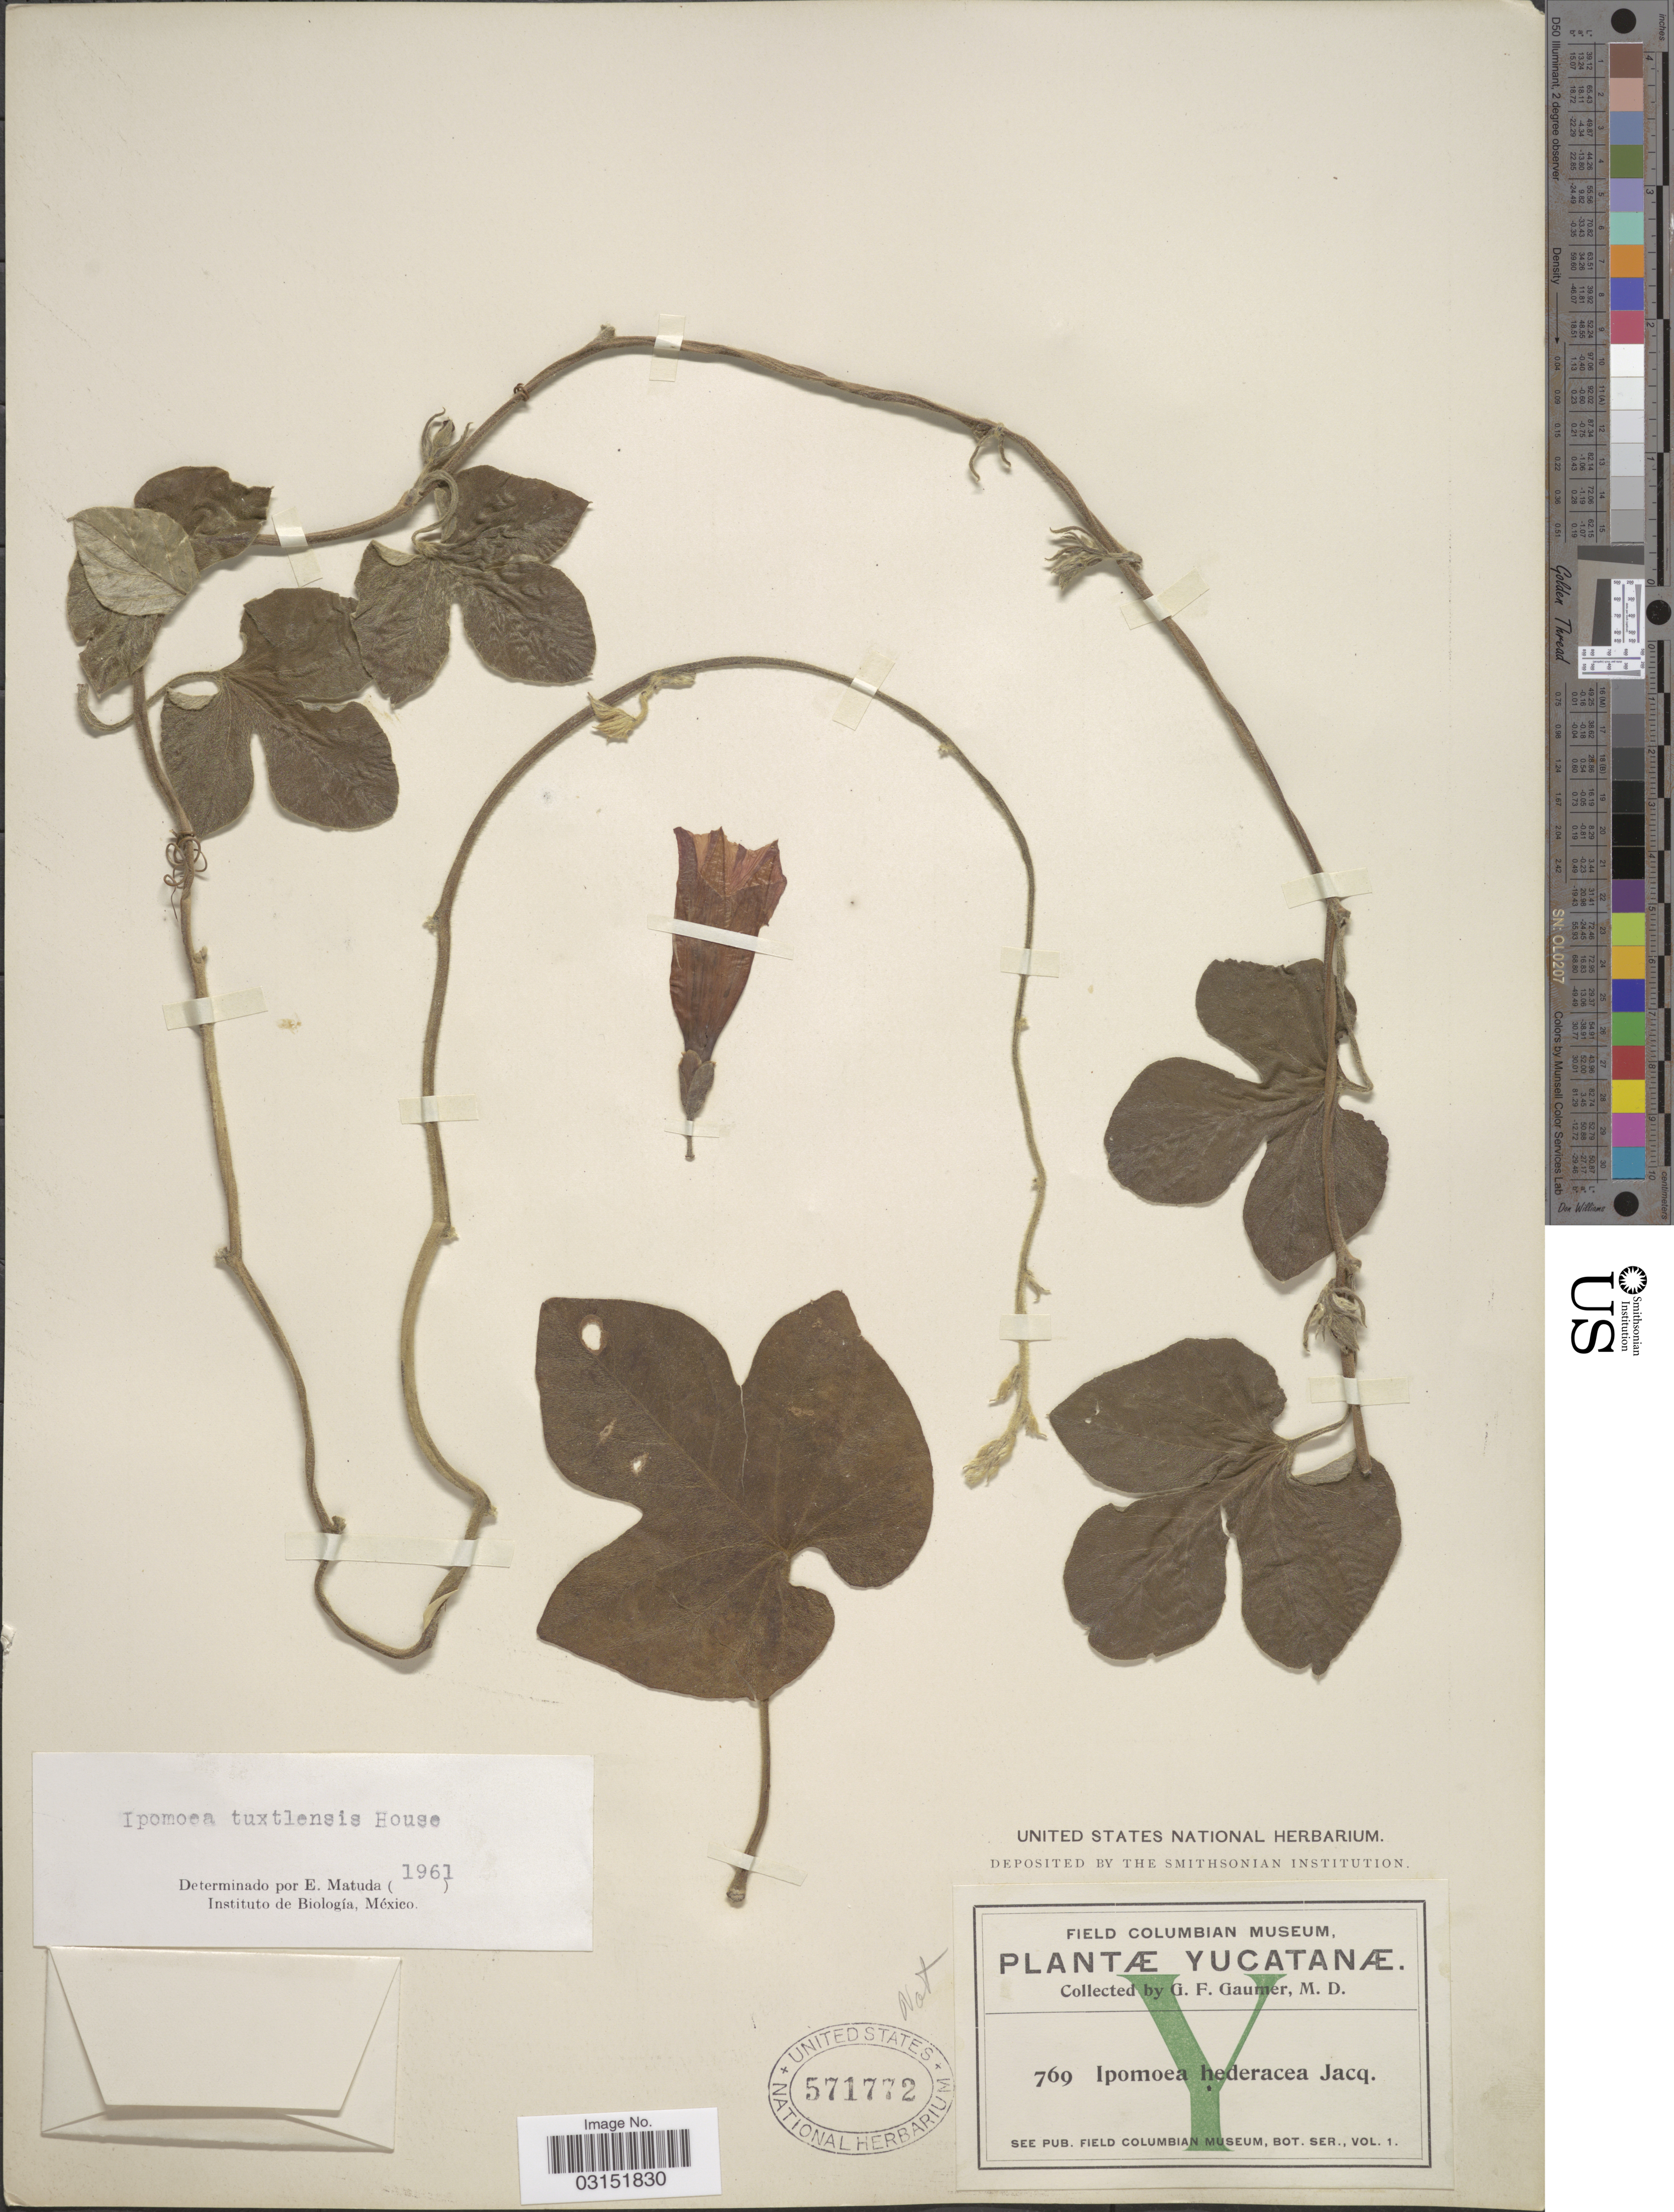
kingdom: Plantae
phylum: Tracheophyta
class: Magnoliopsida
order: Solanales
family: Convolvulaceae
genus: Ipomoea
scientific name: Ipomoea tuxtlensis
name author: House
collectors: G. F. Gaumer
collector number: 769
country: Mexico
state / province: Yucatán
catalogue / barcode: US 571772